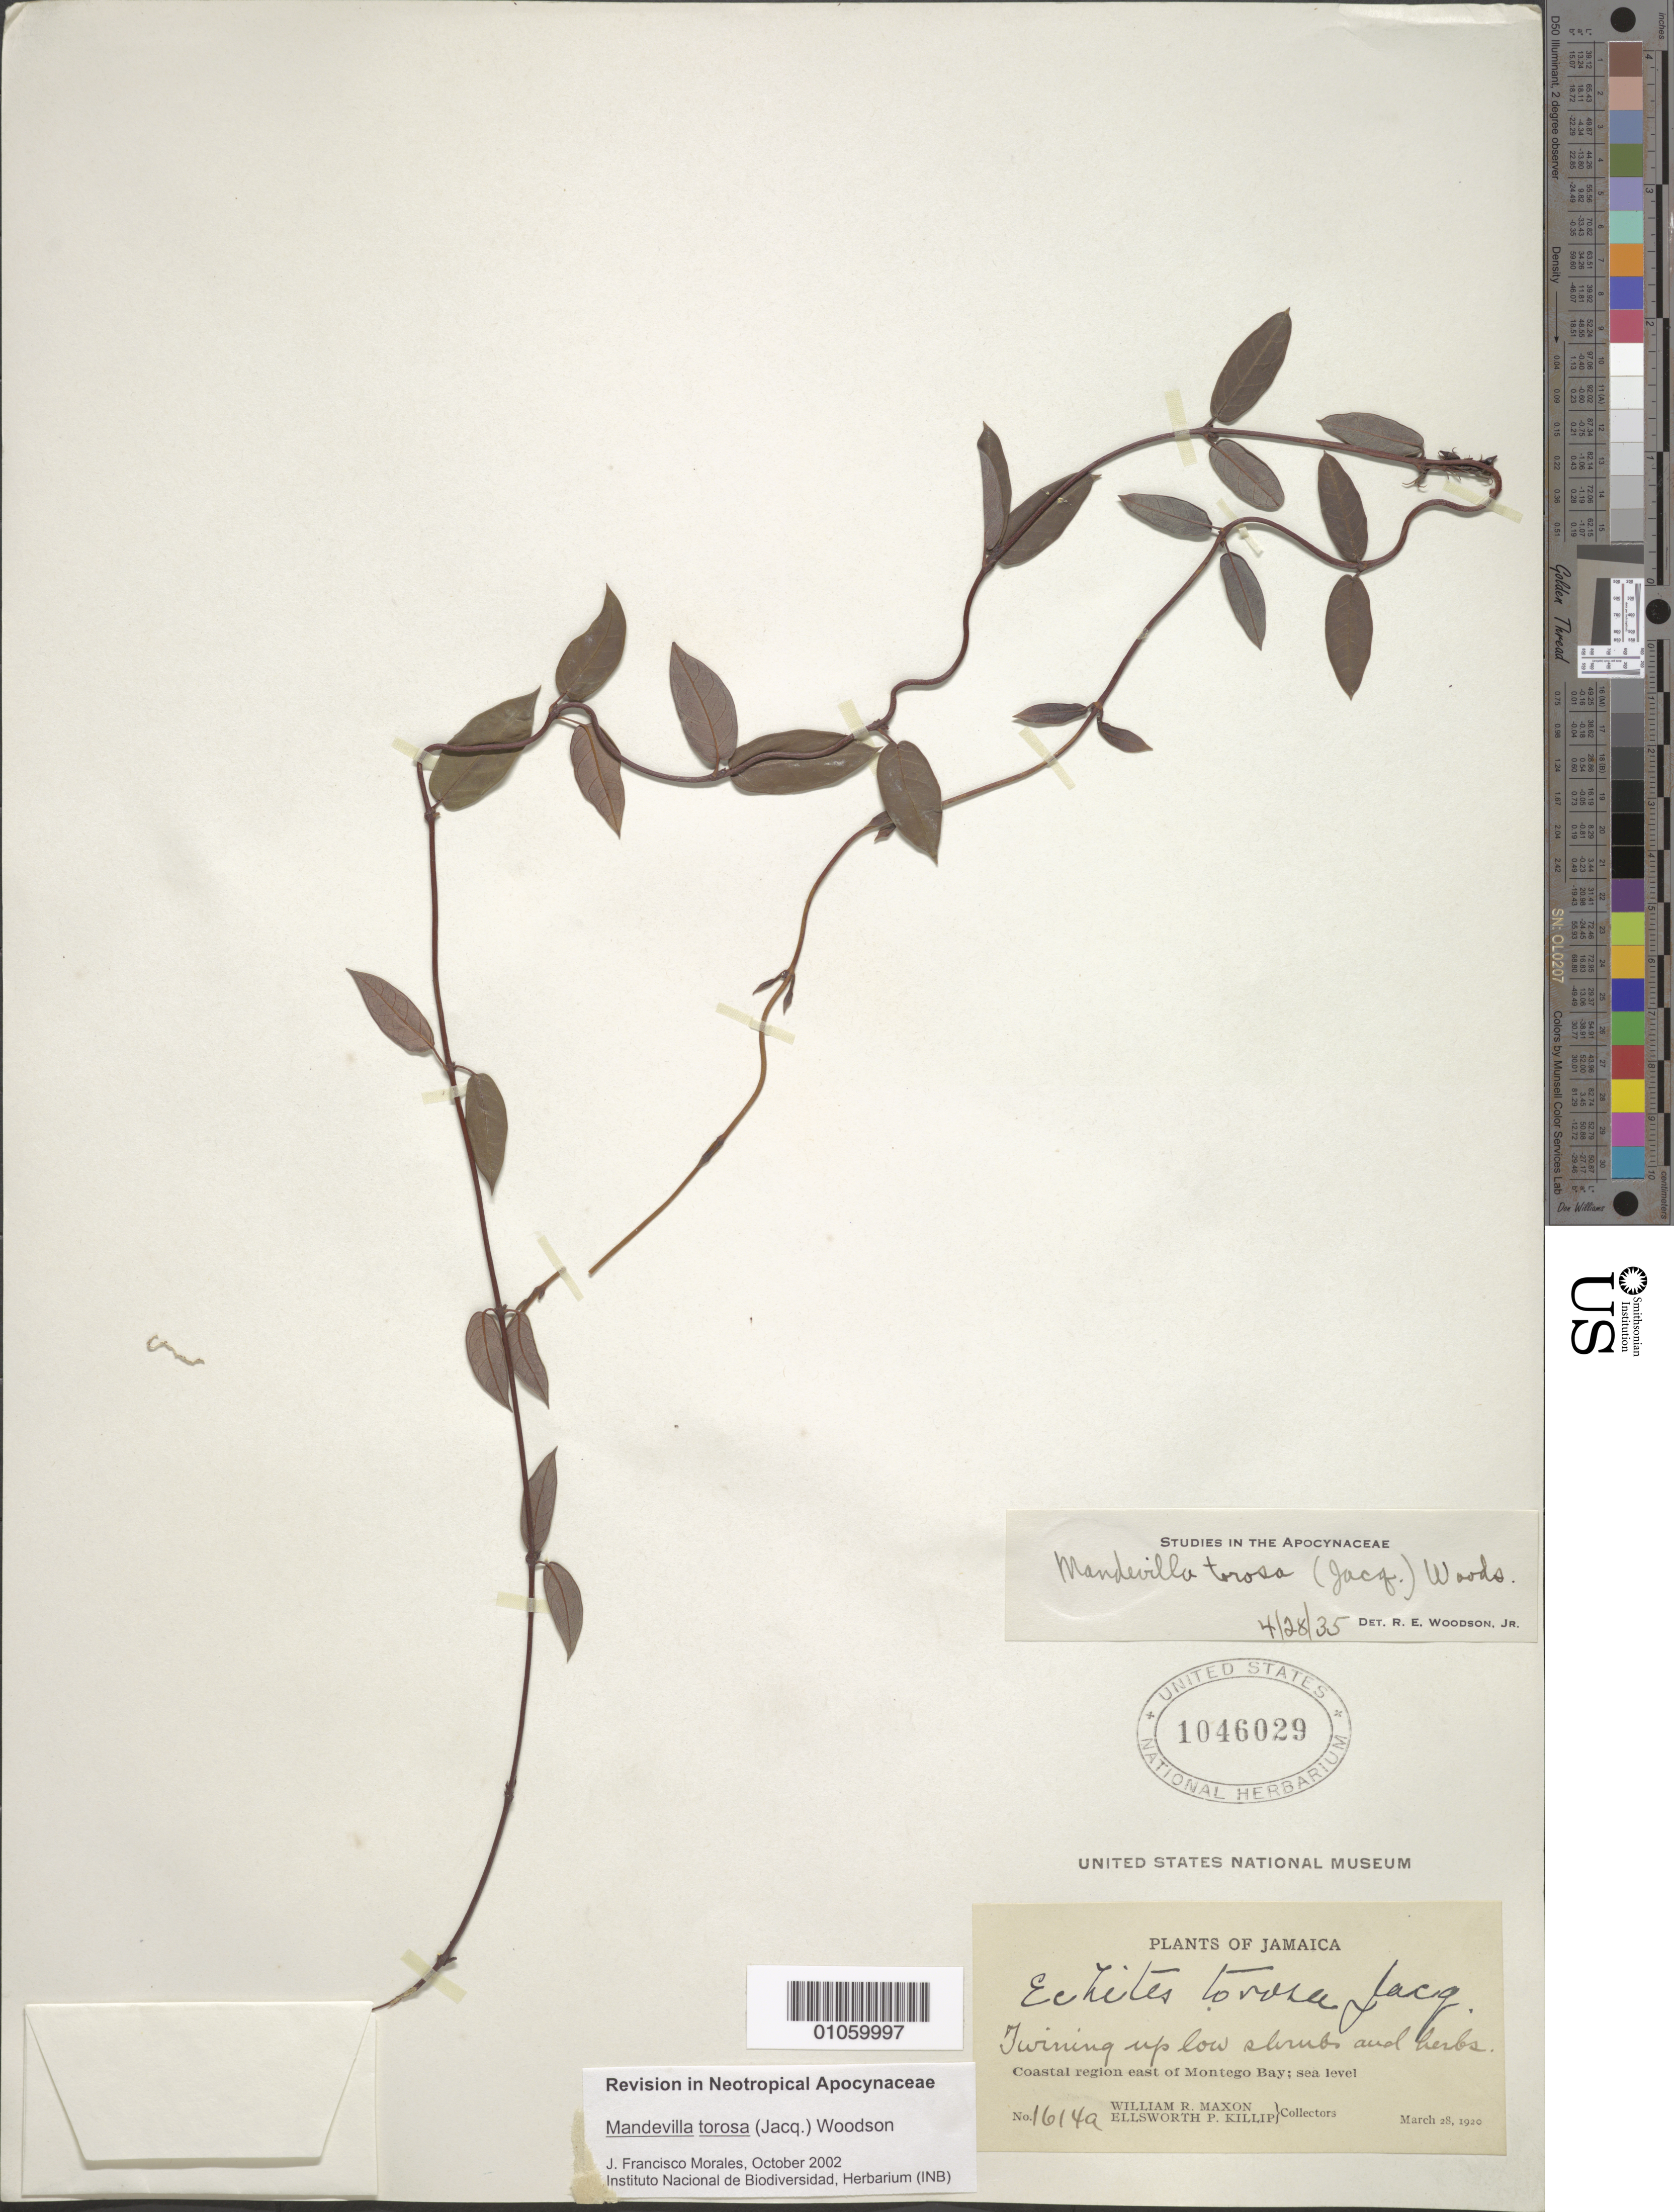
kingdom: Plantae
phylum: Tracheophyta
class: Magnoliopsida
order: Gentianales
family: Apocynaceae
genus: Mandevilla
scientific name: Mandevilla torosa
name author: (Jacq.) Woodson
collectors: W. R. Maxon & E. P. Killip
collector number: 1614a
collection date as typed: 28 Mar 1920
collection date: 1920-03-28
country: Jamaica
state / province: Saint James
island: Jamaica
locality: Coastal region east of Montego Bay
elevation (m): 0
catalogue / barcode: US 1046029